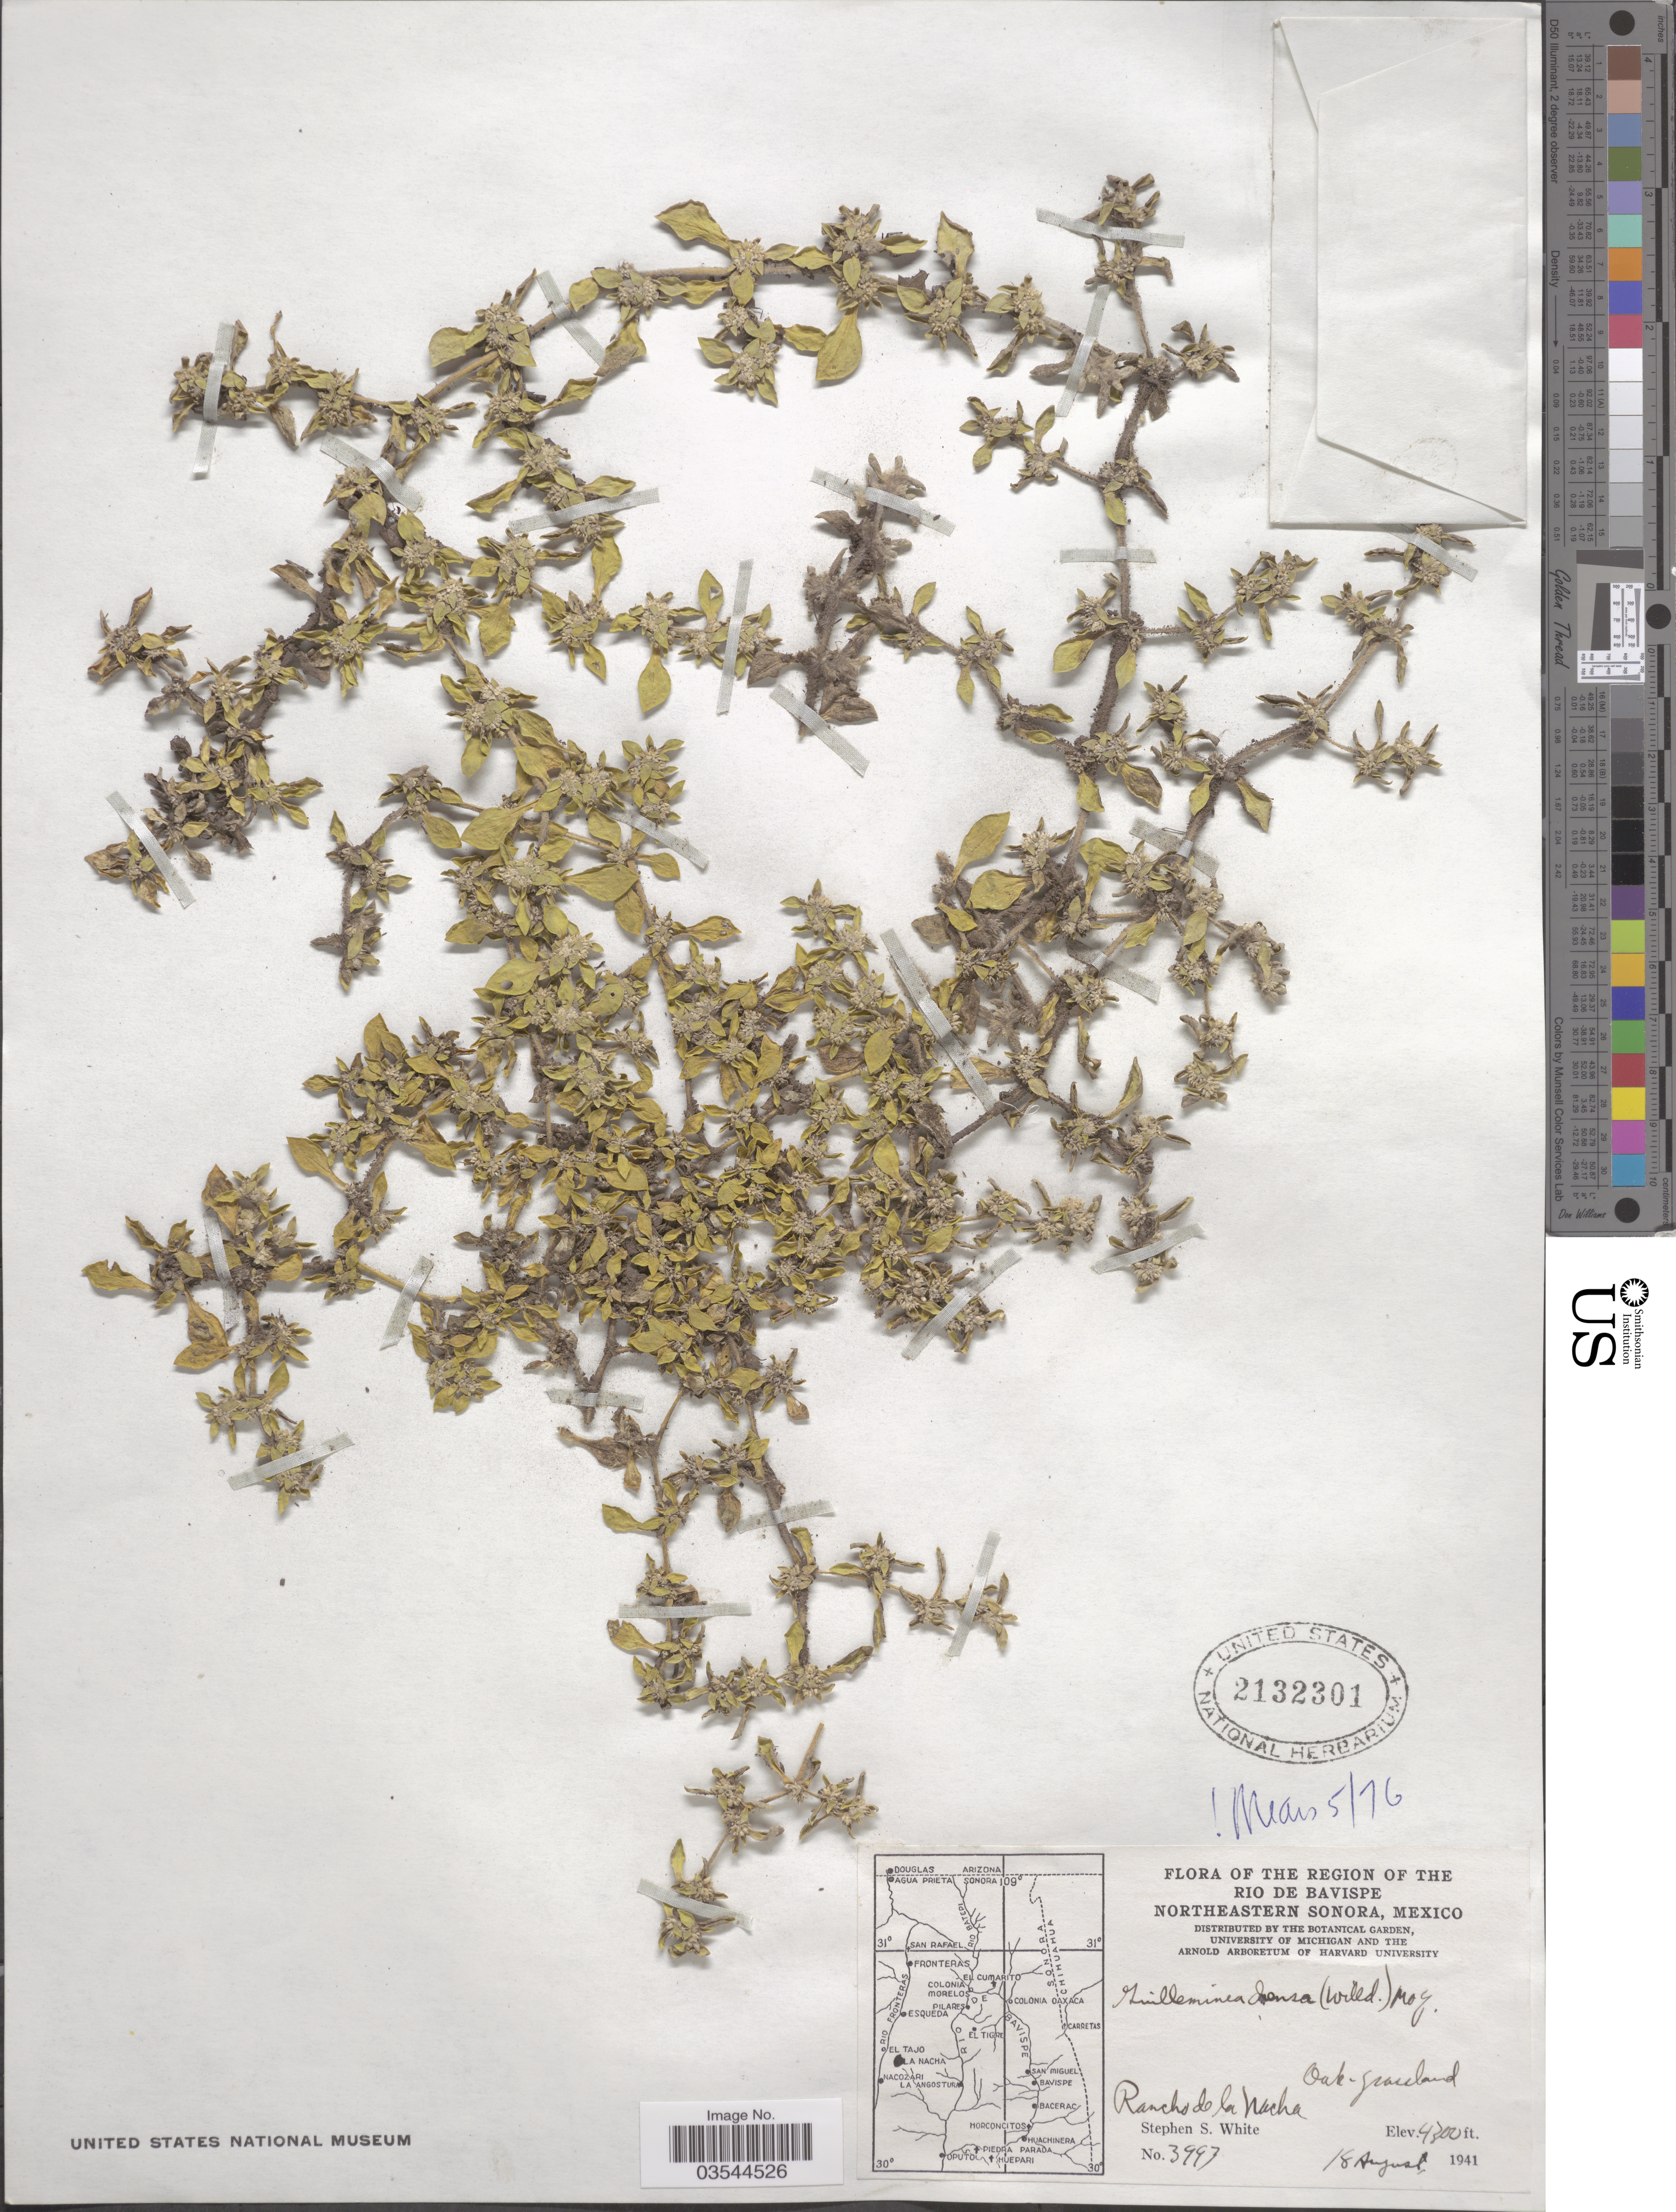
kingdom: Plantae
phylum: Tracheophyta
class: Magnoliopsida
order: Caryophyllales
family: Amaranthaceae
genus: Guilleminea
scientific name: Guilleminea densa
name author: (Humb. & Bonpl. ex Schult.) Moq.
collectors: S. S. White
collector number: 3997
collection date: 1941-08-18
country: Mexico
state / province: Sonora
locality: The Region of the Rio de Bavispe. Northeastern Sonora. Rancho de la Nacha.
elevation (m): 1311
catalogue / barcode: US 2132301